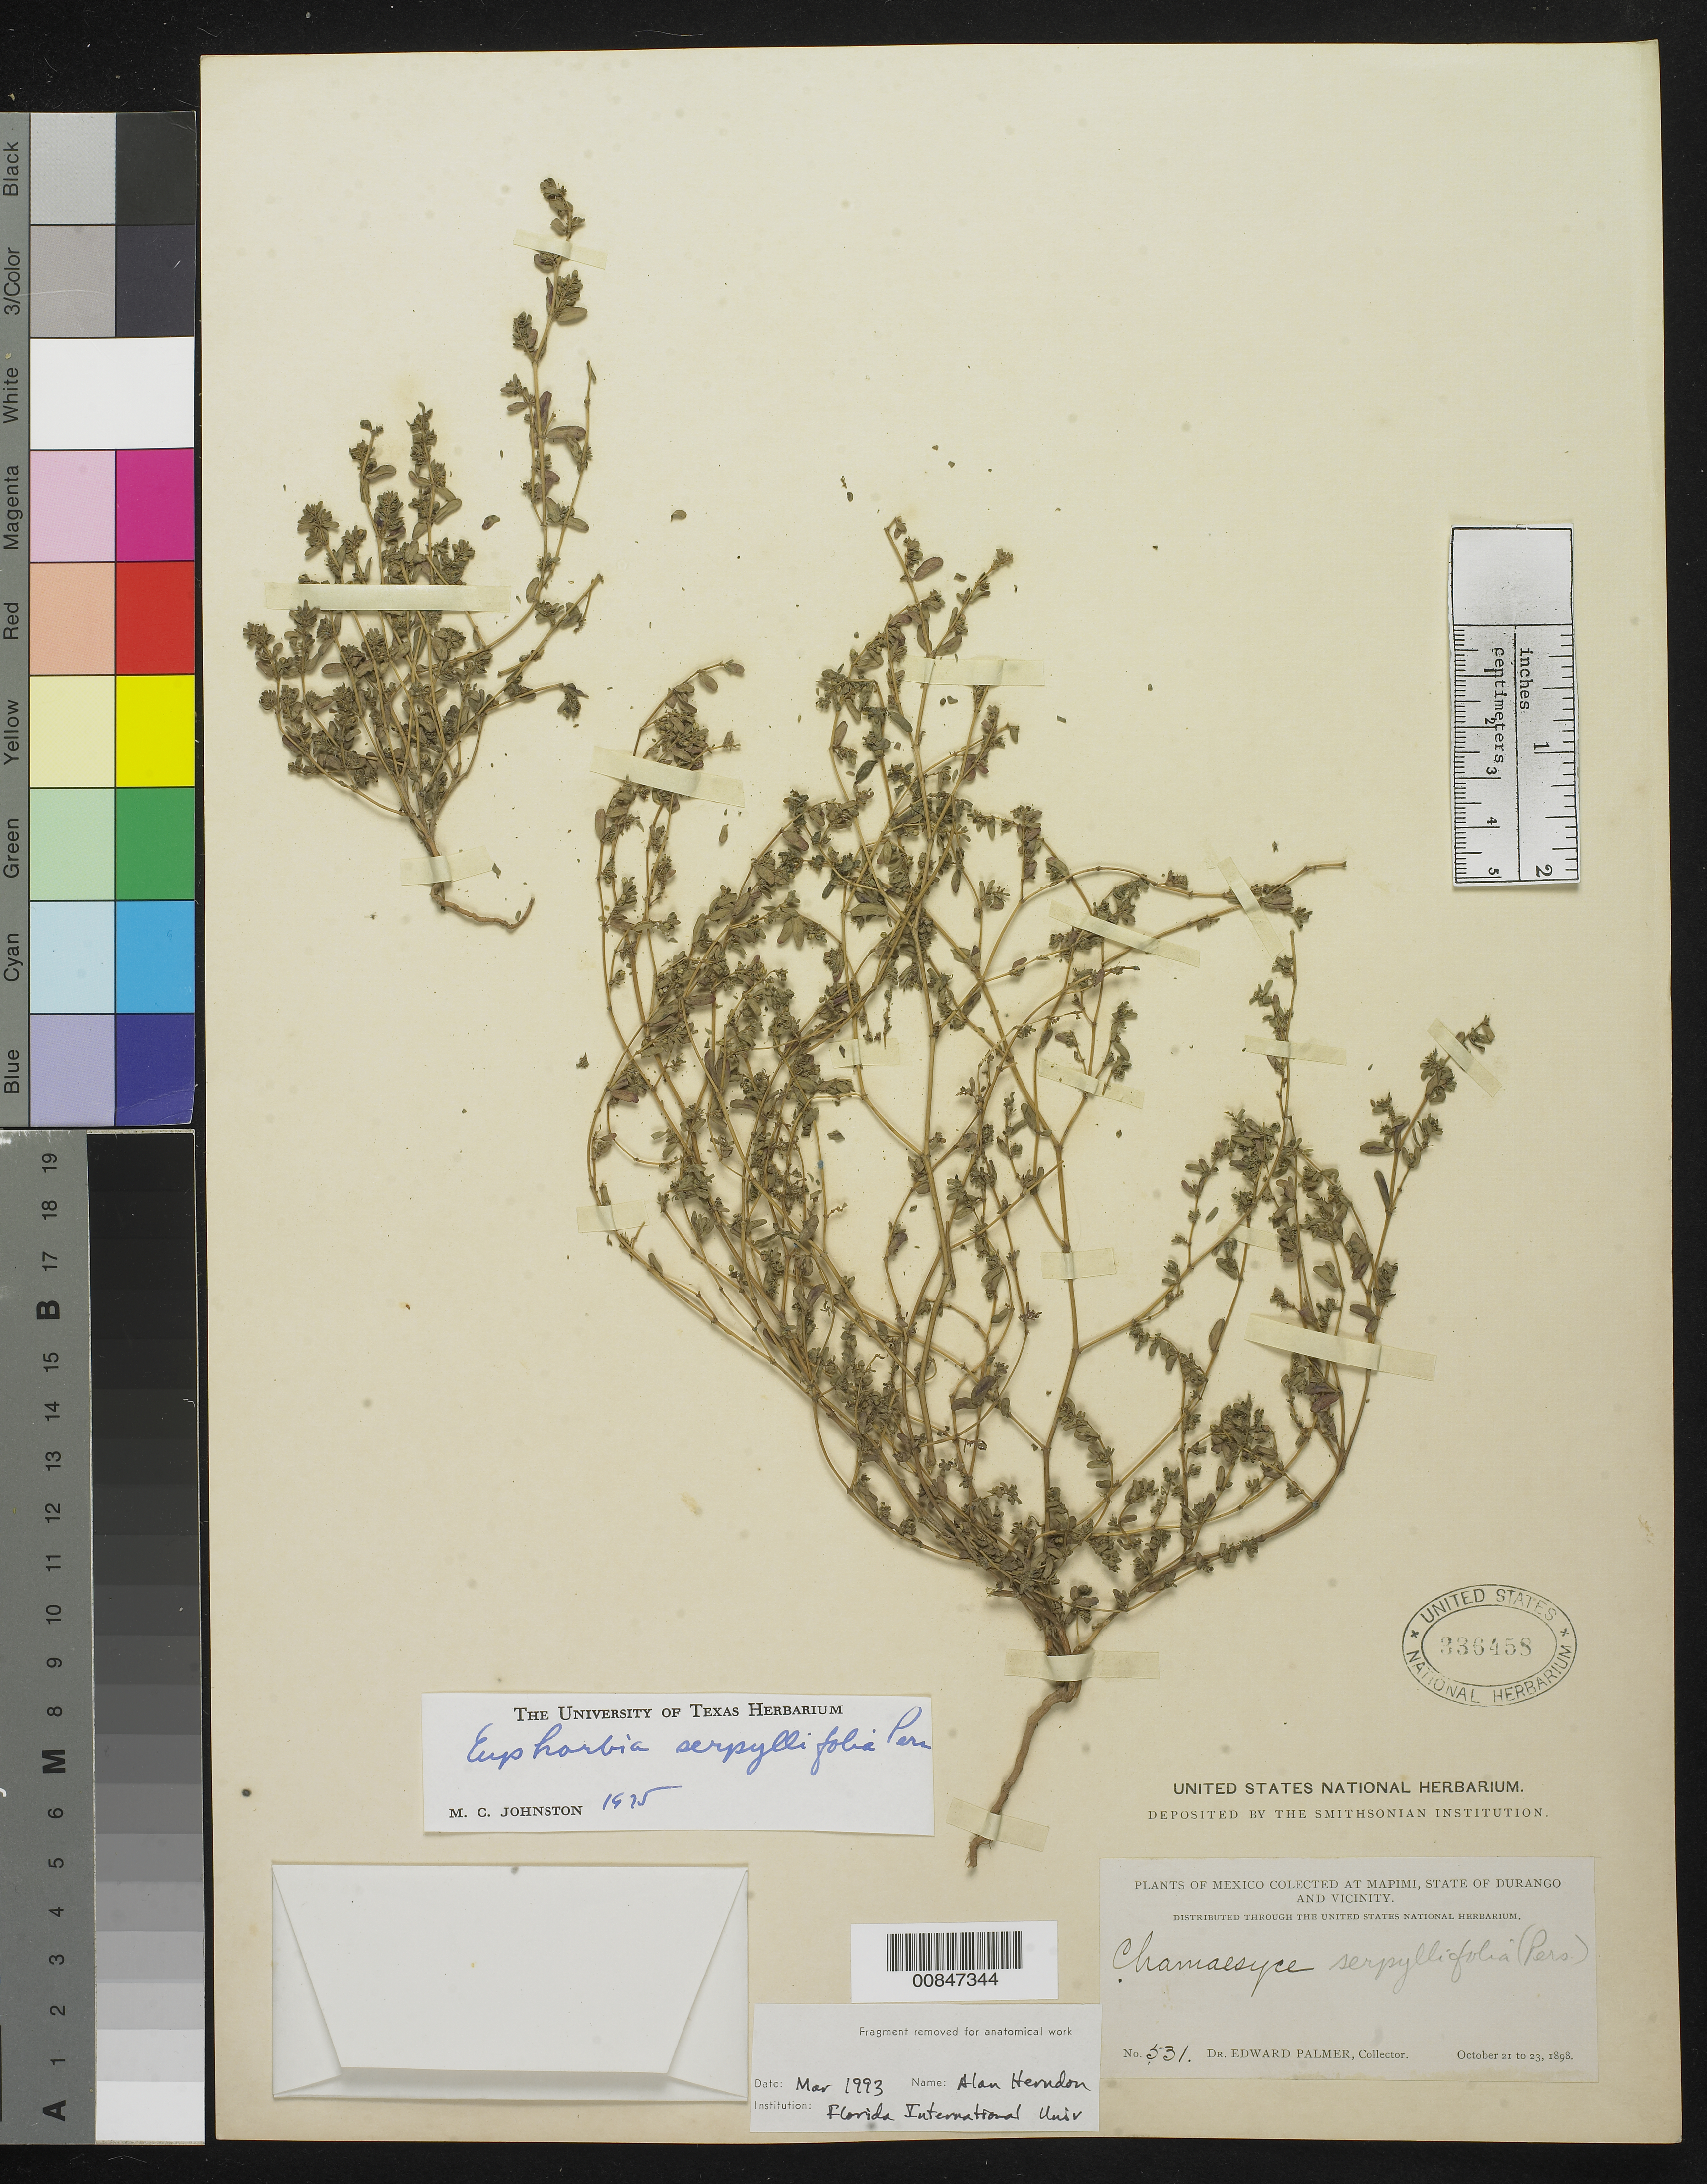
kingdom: Plantae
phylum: Tracheophyta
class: Magnoliopsida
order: Malpighiales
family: Euphorbiaceae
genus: Euphorbia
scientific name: Euphorbia serpillifolia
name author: Pers.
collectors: E. Palmer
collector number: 531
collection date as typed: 21 Oct 1898 to 23 Oct 1898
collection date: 1898-10-21/1898-10-23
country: Mexico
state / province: Durango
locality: Mapimi, Durango and vicinity.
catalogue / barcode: US 336458